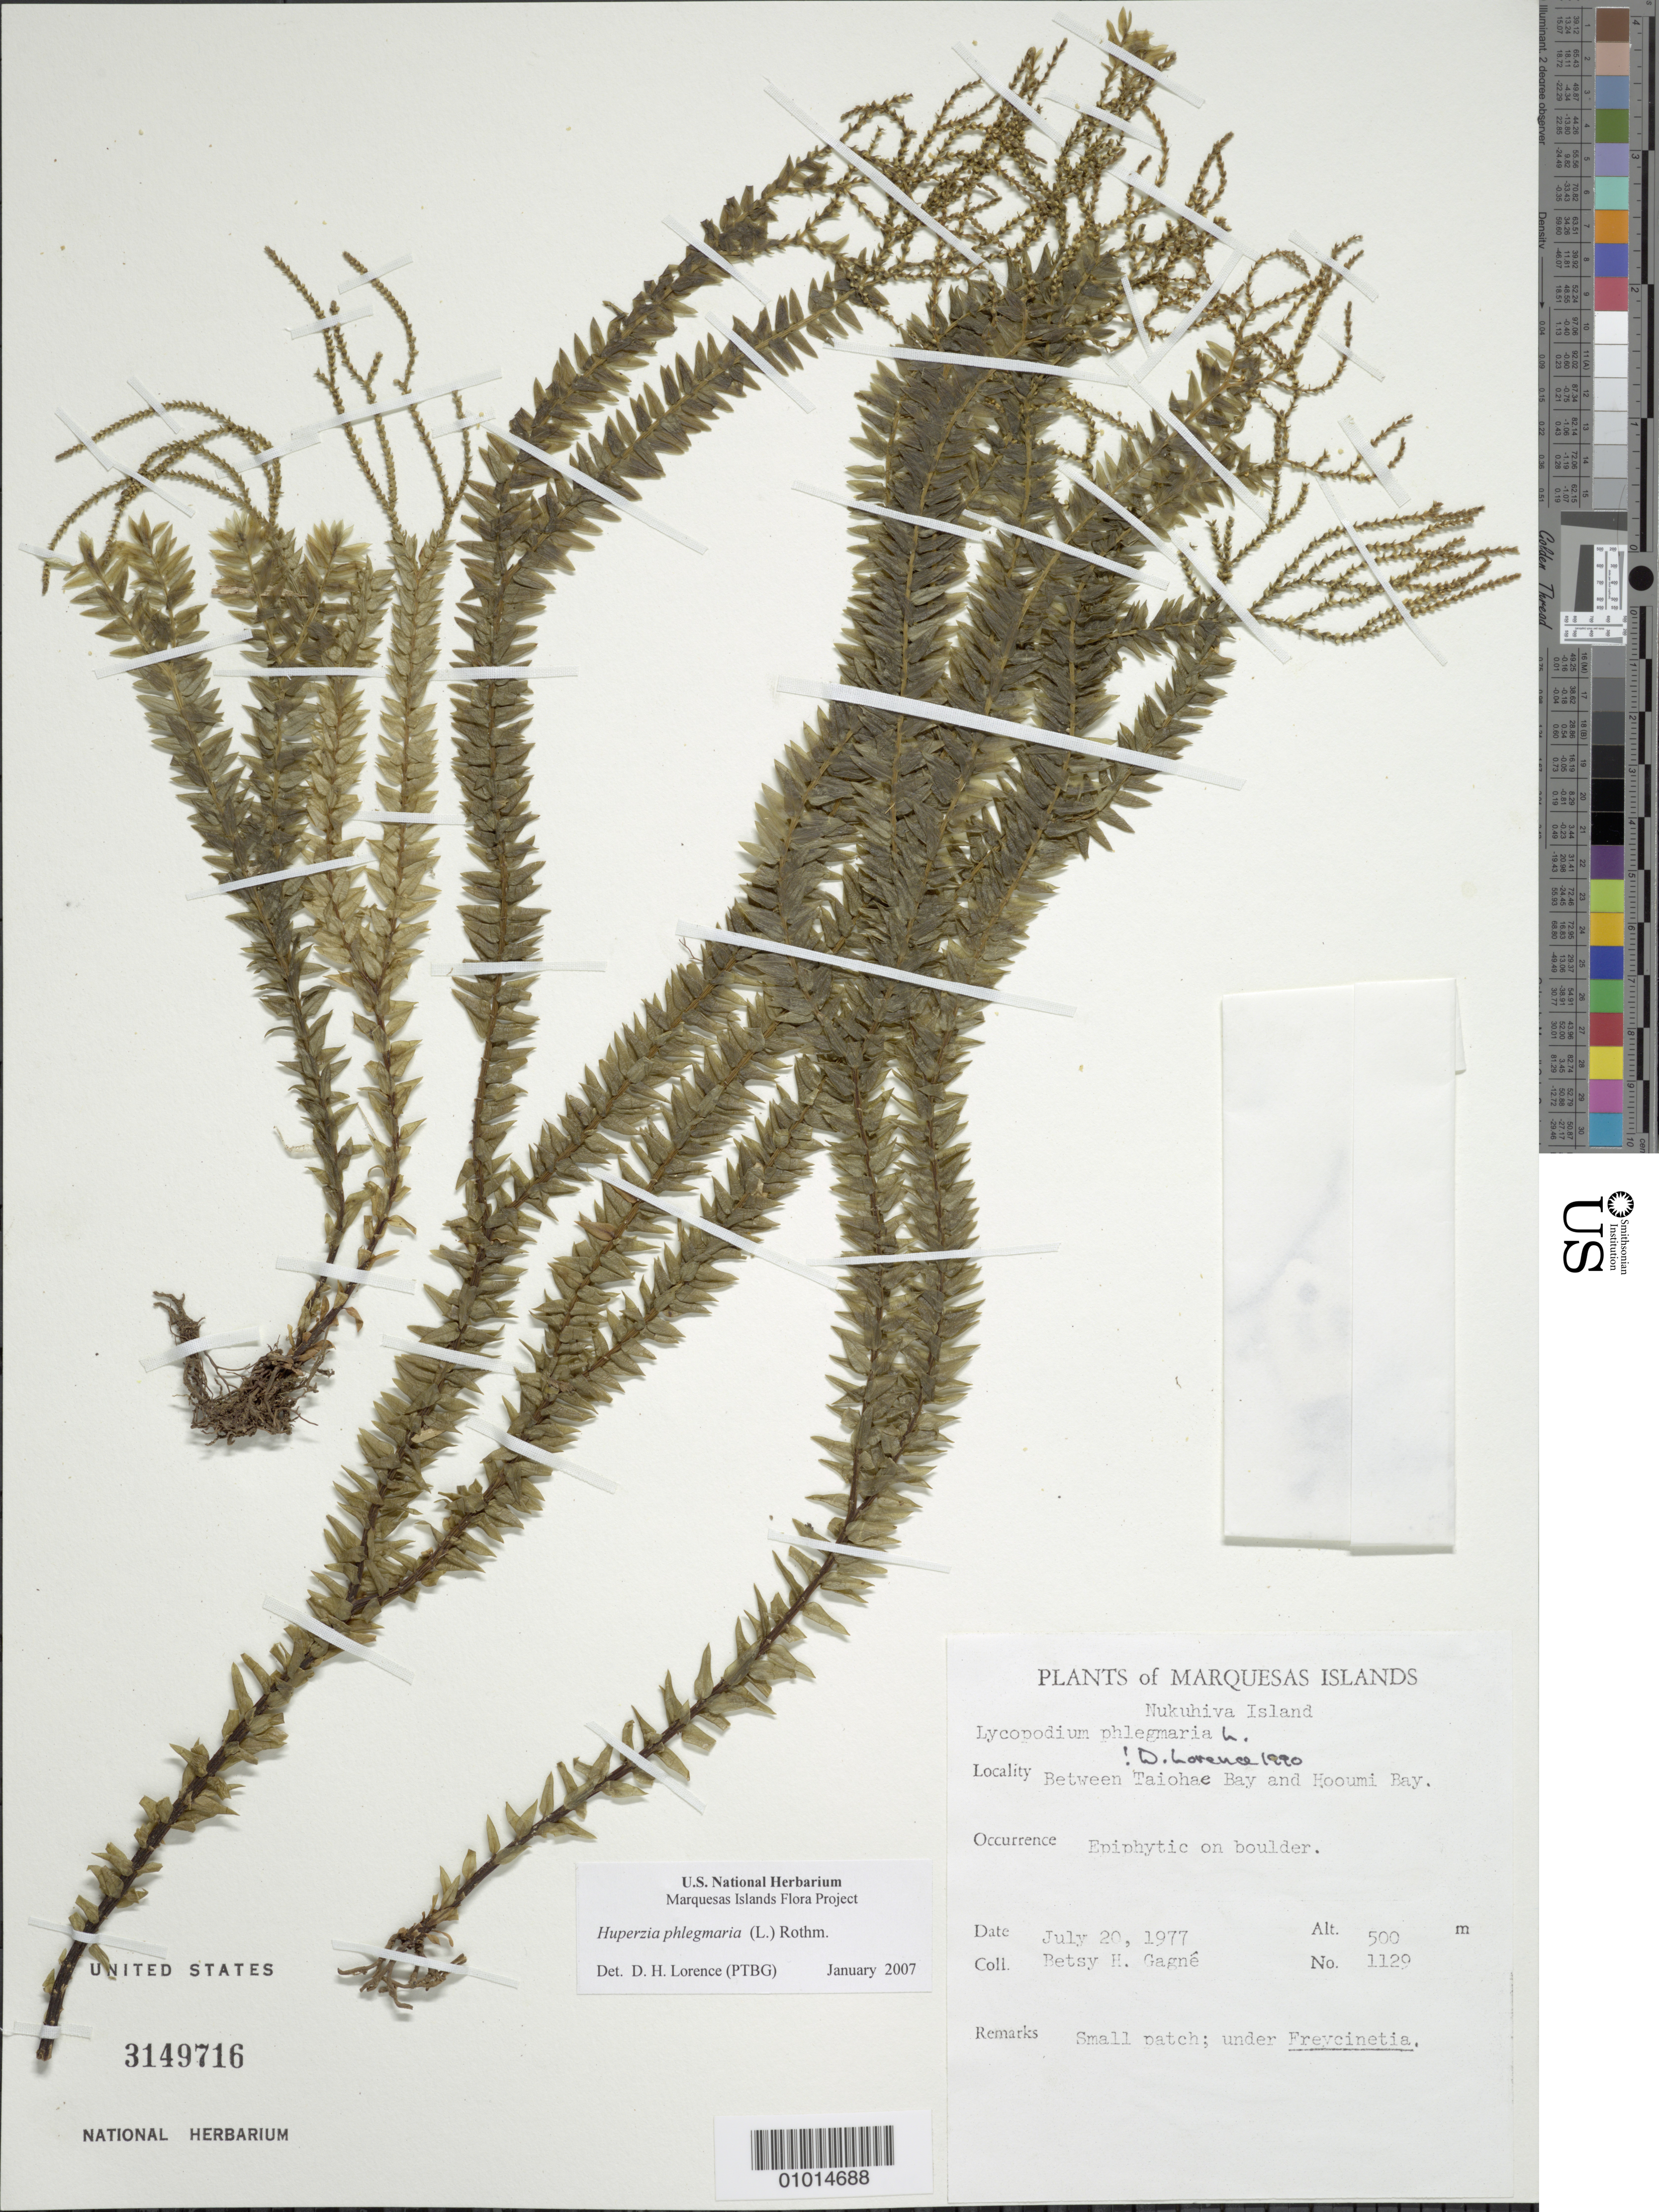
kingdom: Plantae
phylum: Tracheophyta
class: Lycopodiopsida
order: Lycopodiales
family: Lycopodiaceae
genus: Phlegmariurus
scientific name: Phlegmariurus australis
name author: (Willd.) A. R. Field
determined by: Wagner, W. L., (BOT), Smithsonian Institution - National Museum of Natural History (UNITED STATES)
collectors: B. H. Gagné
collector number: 1129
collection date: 1977-07-20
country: French Polynesia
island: Nuku Hiva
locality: Between Taiohae Bay and Hooumi Bay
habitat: Epiphytic on boulder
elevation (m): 500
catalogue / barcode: US 3149716